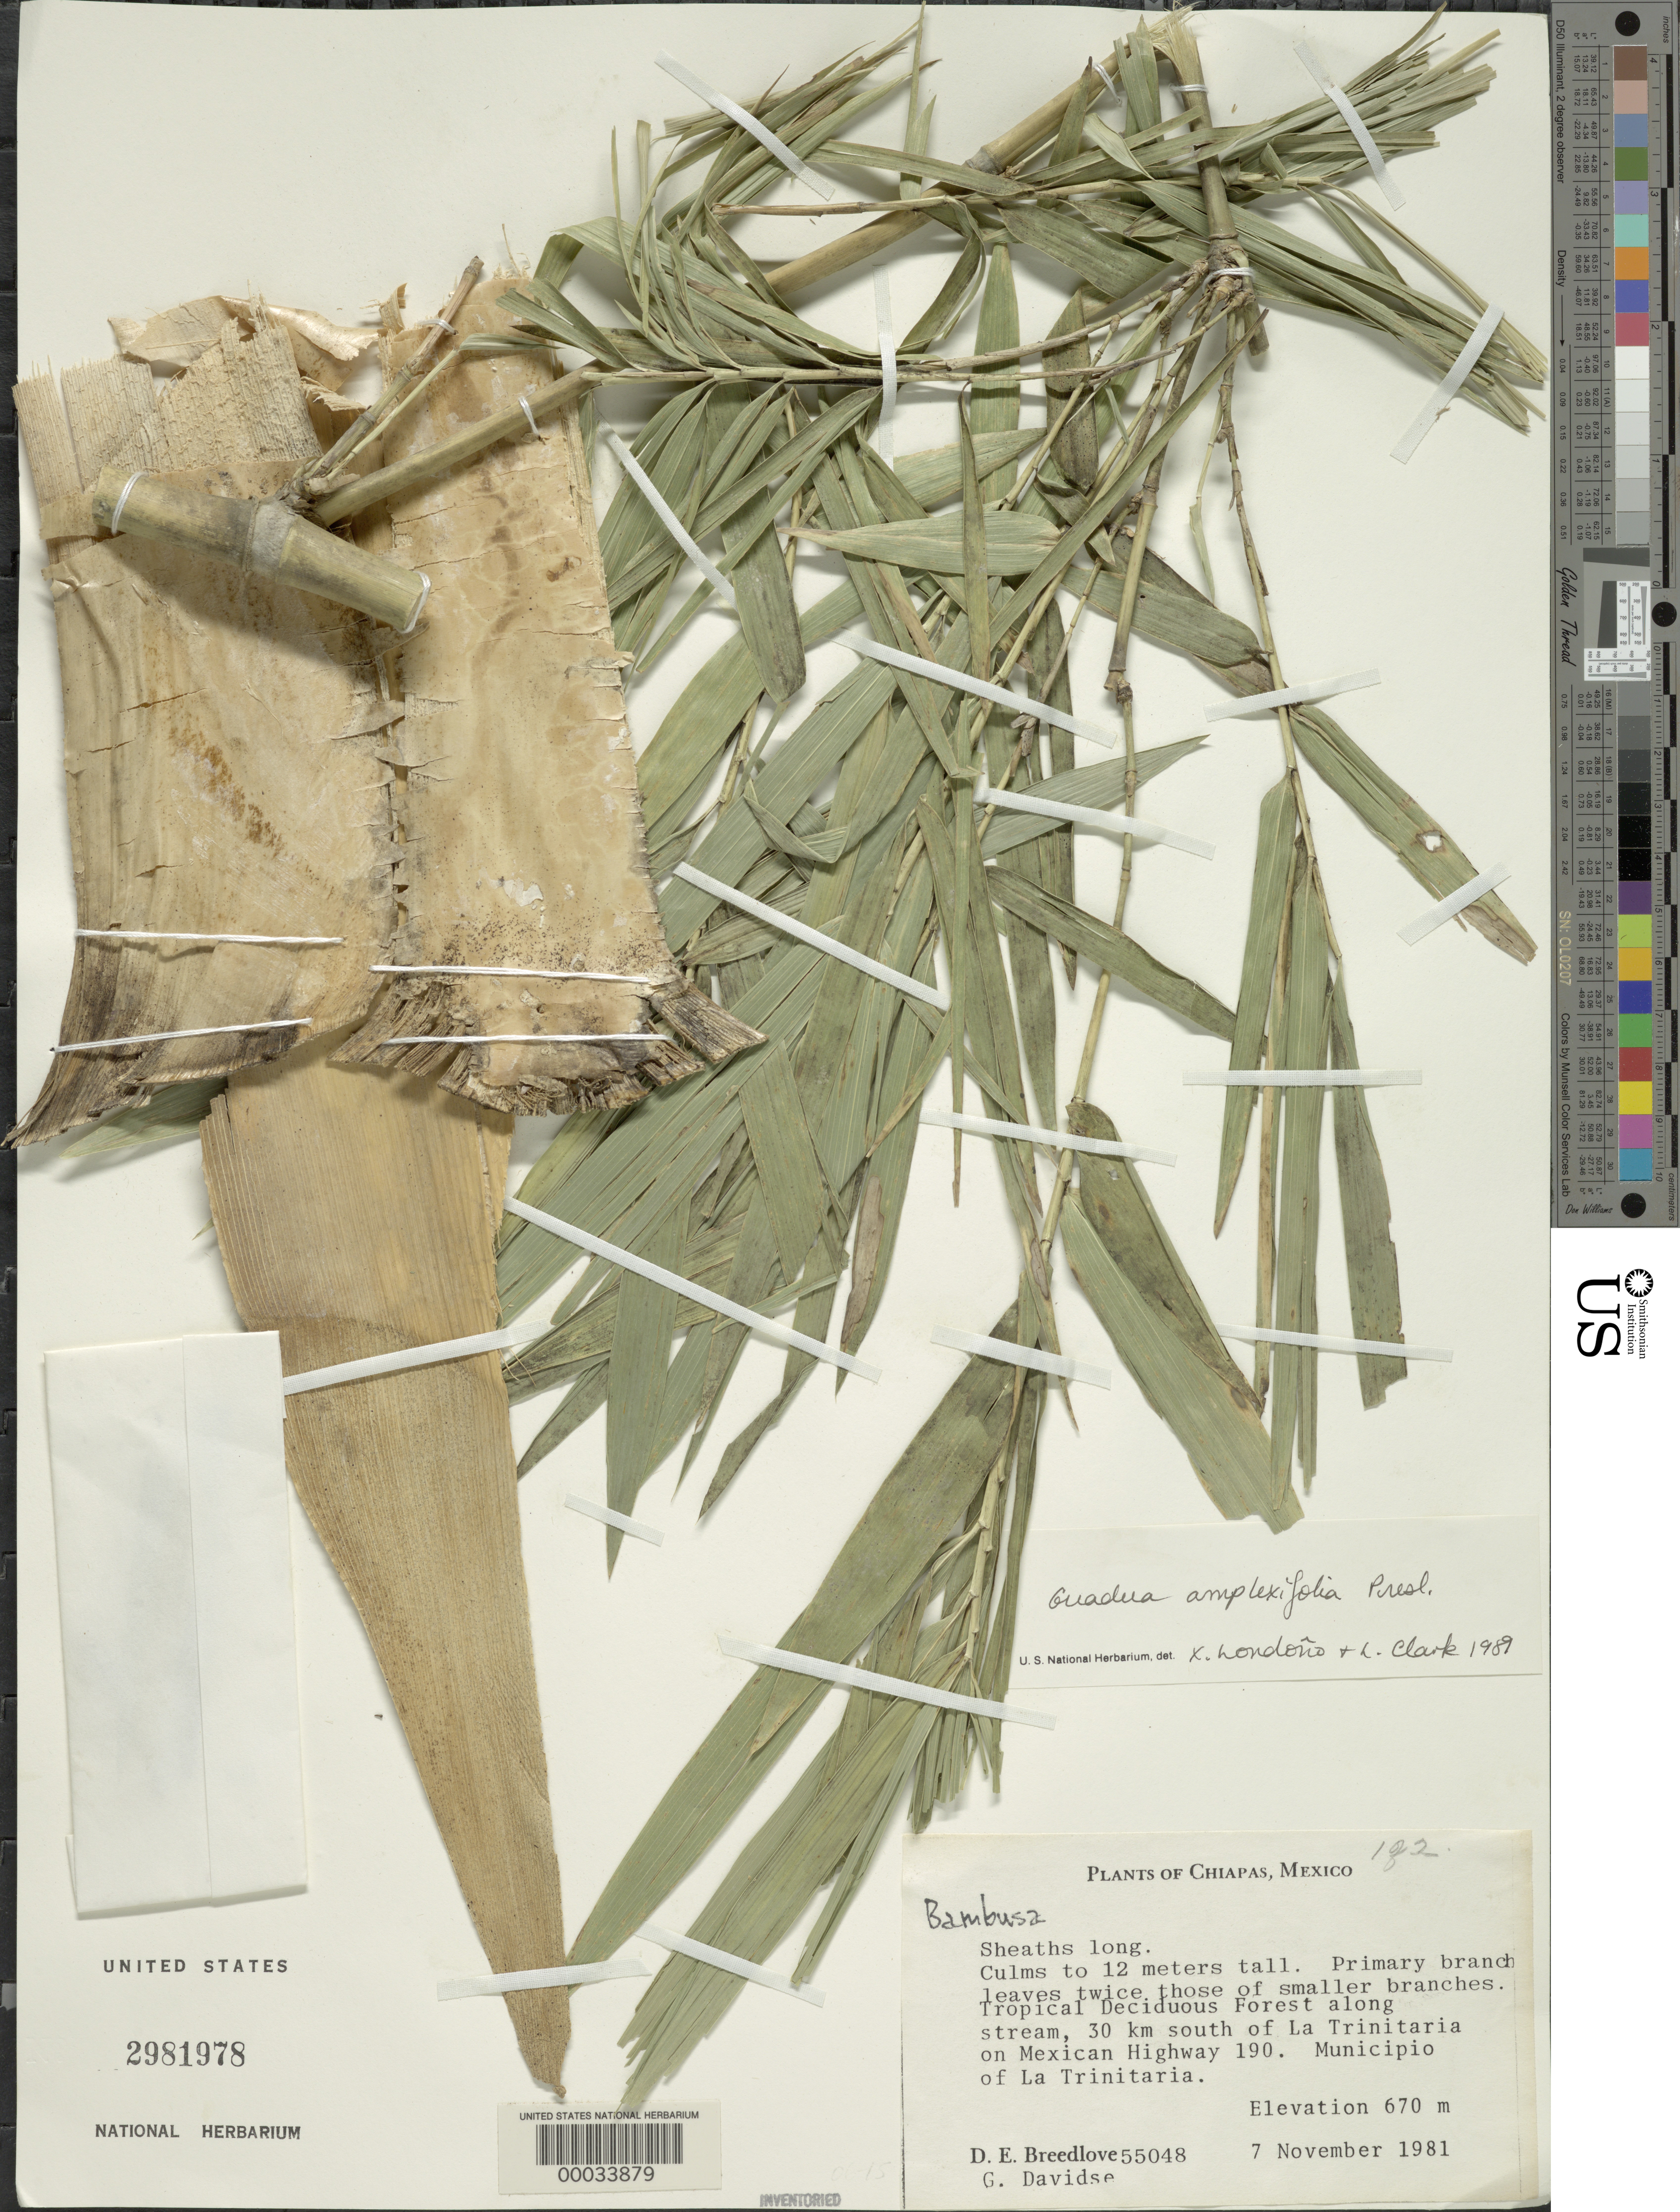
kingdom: Plantae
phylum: Tracheophyta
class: Liliopsida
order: Poales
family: Poaceae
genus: Guadua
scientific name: Guadua amplexifolia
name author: J. Presl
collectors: D. E. Breedlove & G. Davidse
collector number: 55048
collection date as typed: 07 Nov 1981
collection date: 1981-11-07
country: Mexico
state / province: Chiapas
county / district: Trinitaria, La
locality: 30 km S of La Trinitaria, Mexican highway 190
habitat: Tropical deciduous forest along stream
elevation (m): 670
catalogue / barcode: US 2981978